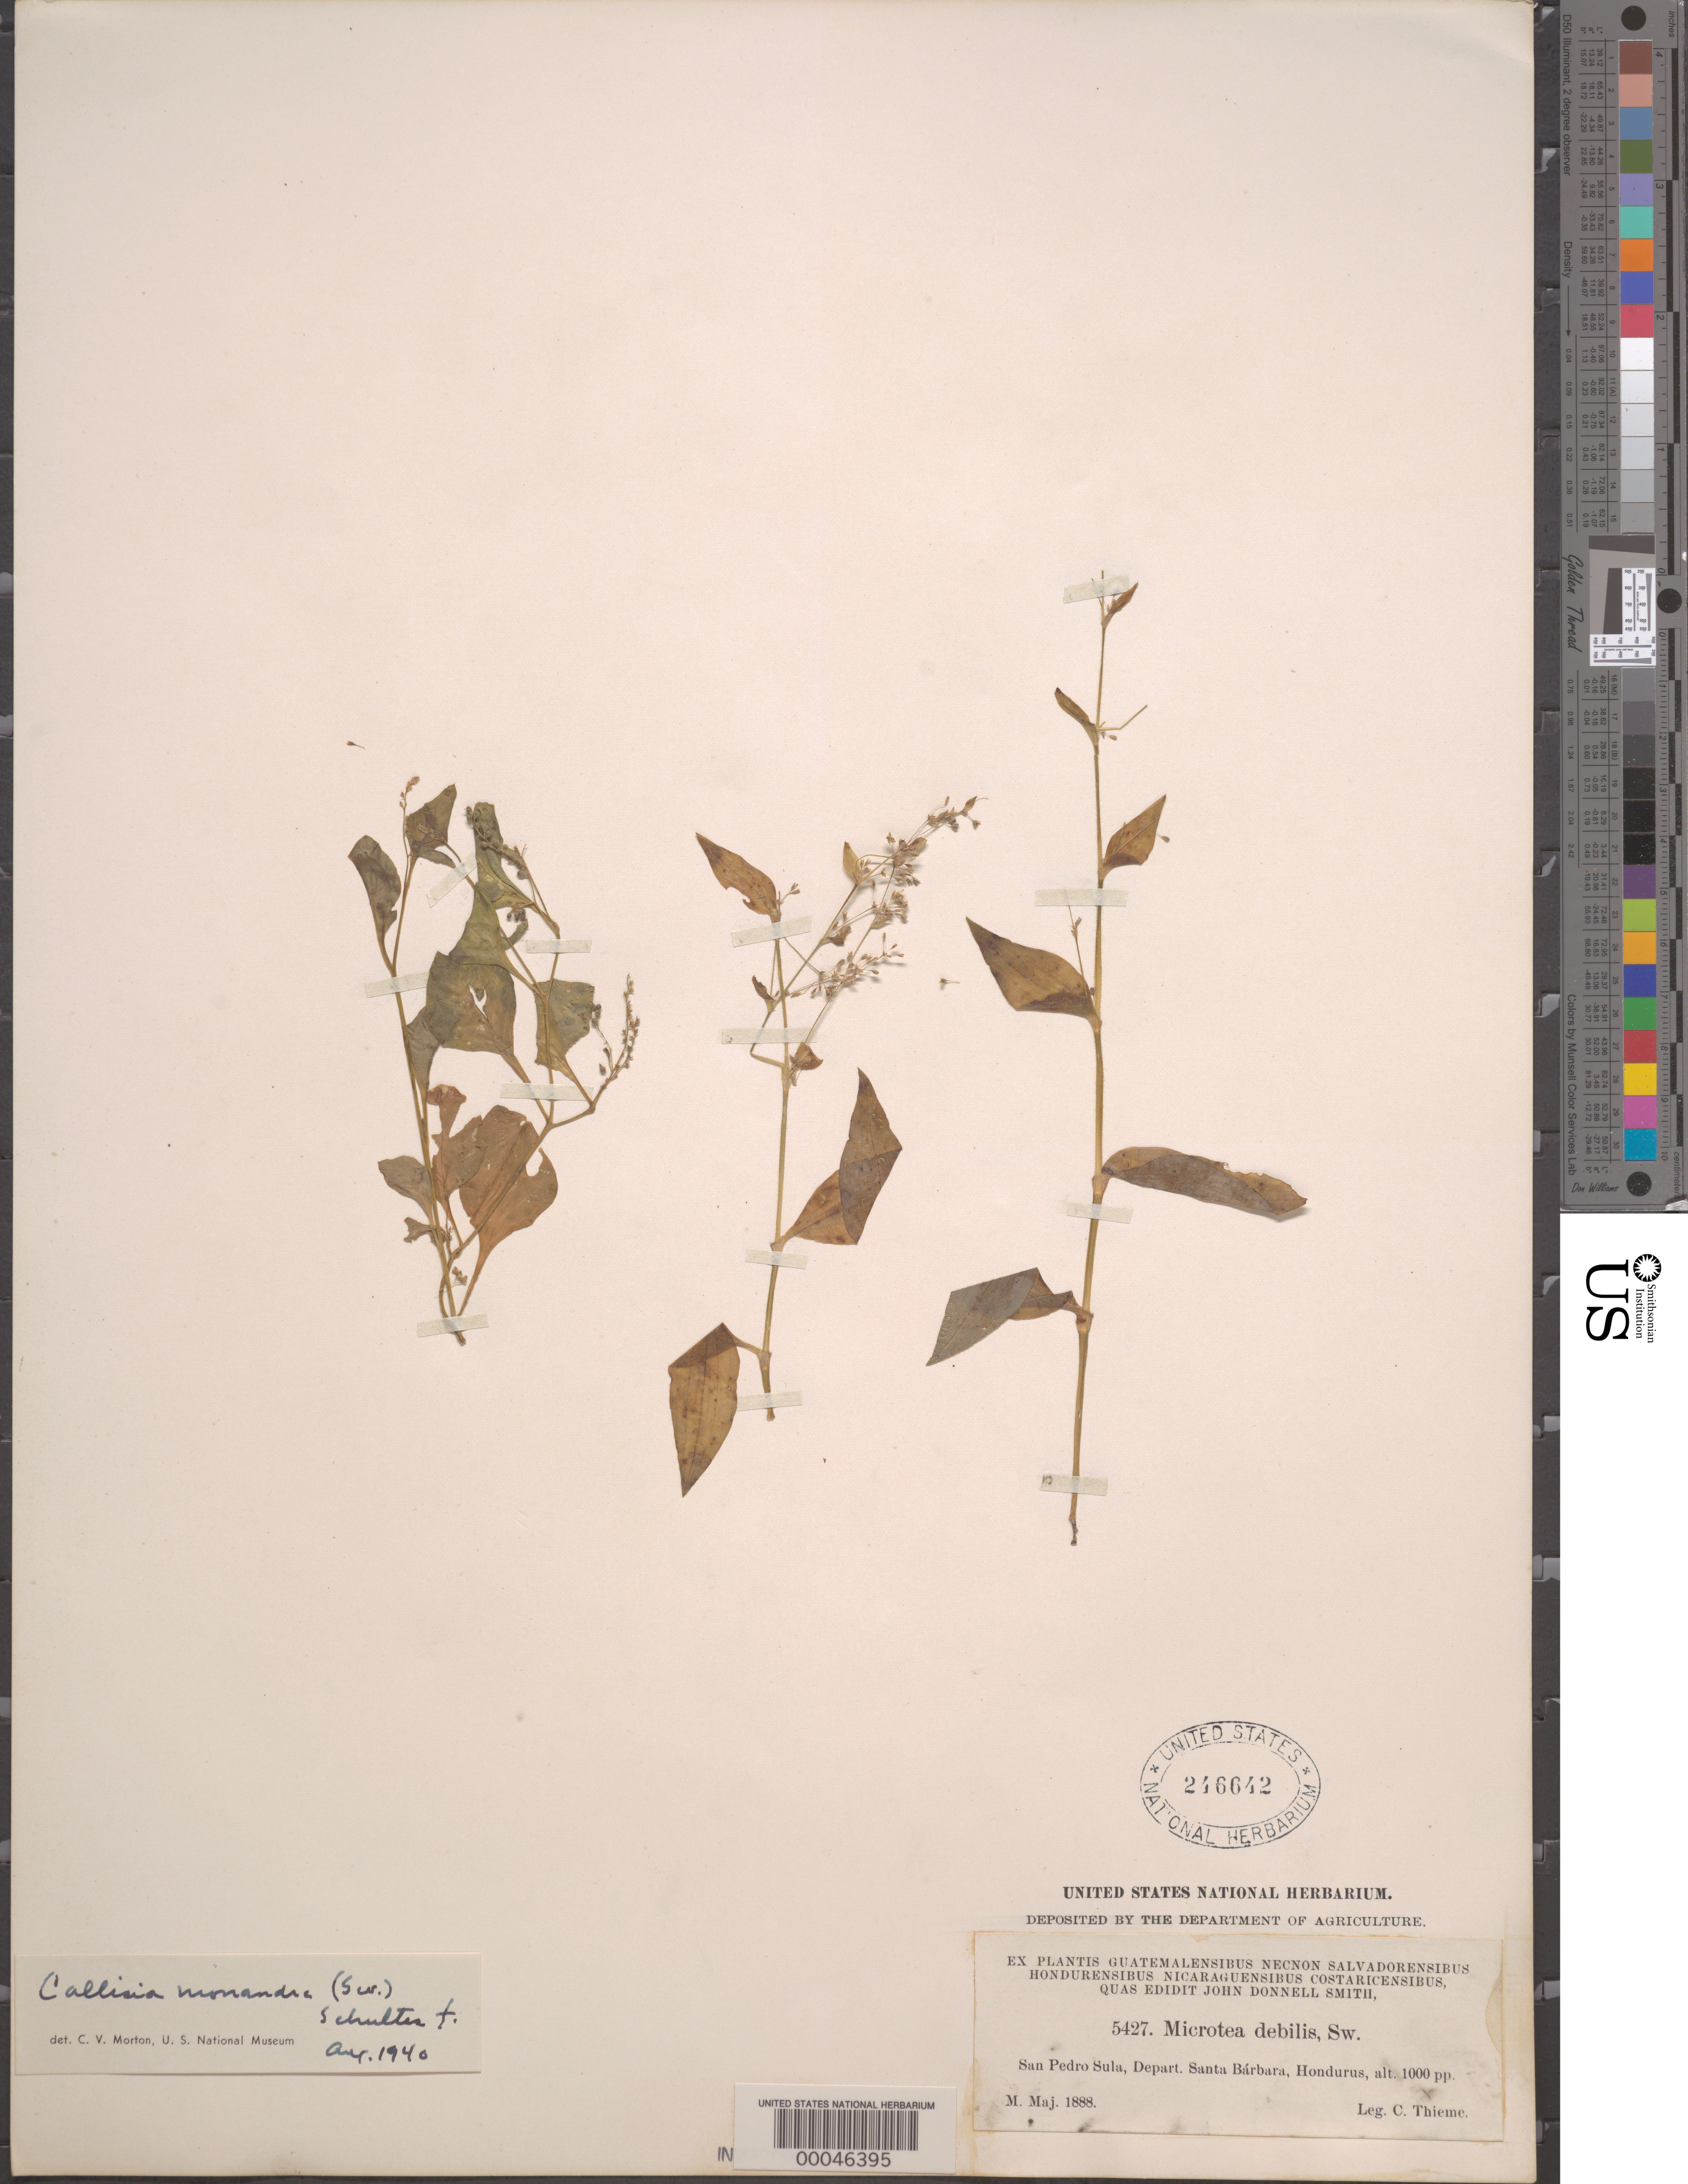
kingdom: Plantae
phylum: Tracheophyta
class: Liliopsida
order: Commelinales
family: Commelinaceae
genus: Callisia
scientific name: Callisia monandra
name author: (Sw.) Schult. & Schult. f.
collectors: C. Thieme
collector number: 5427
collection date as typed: Mar 1888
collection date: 1888-03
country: Honduras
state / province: Santa Bárbara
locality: San Pedro Sula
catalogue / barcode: US 246642